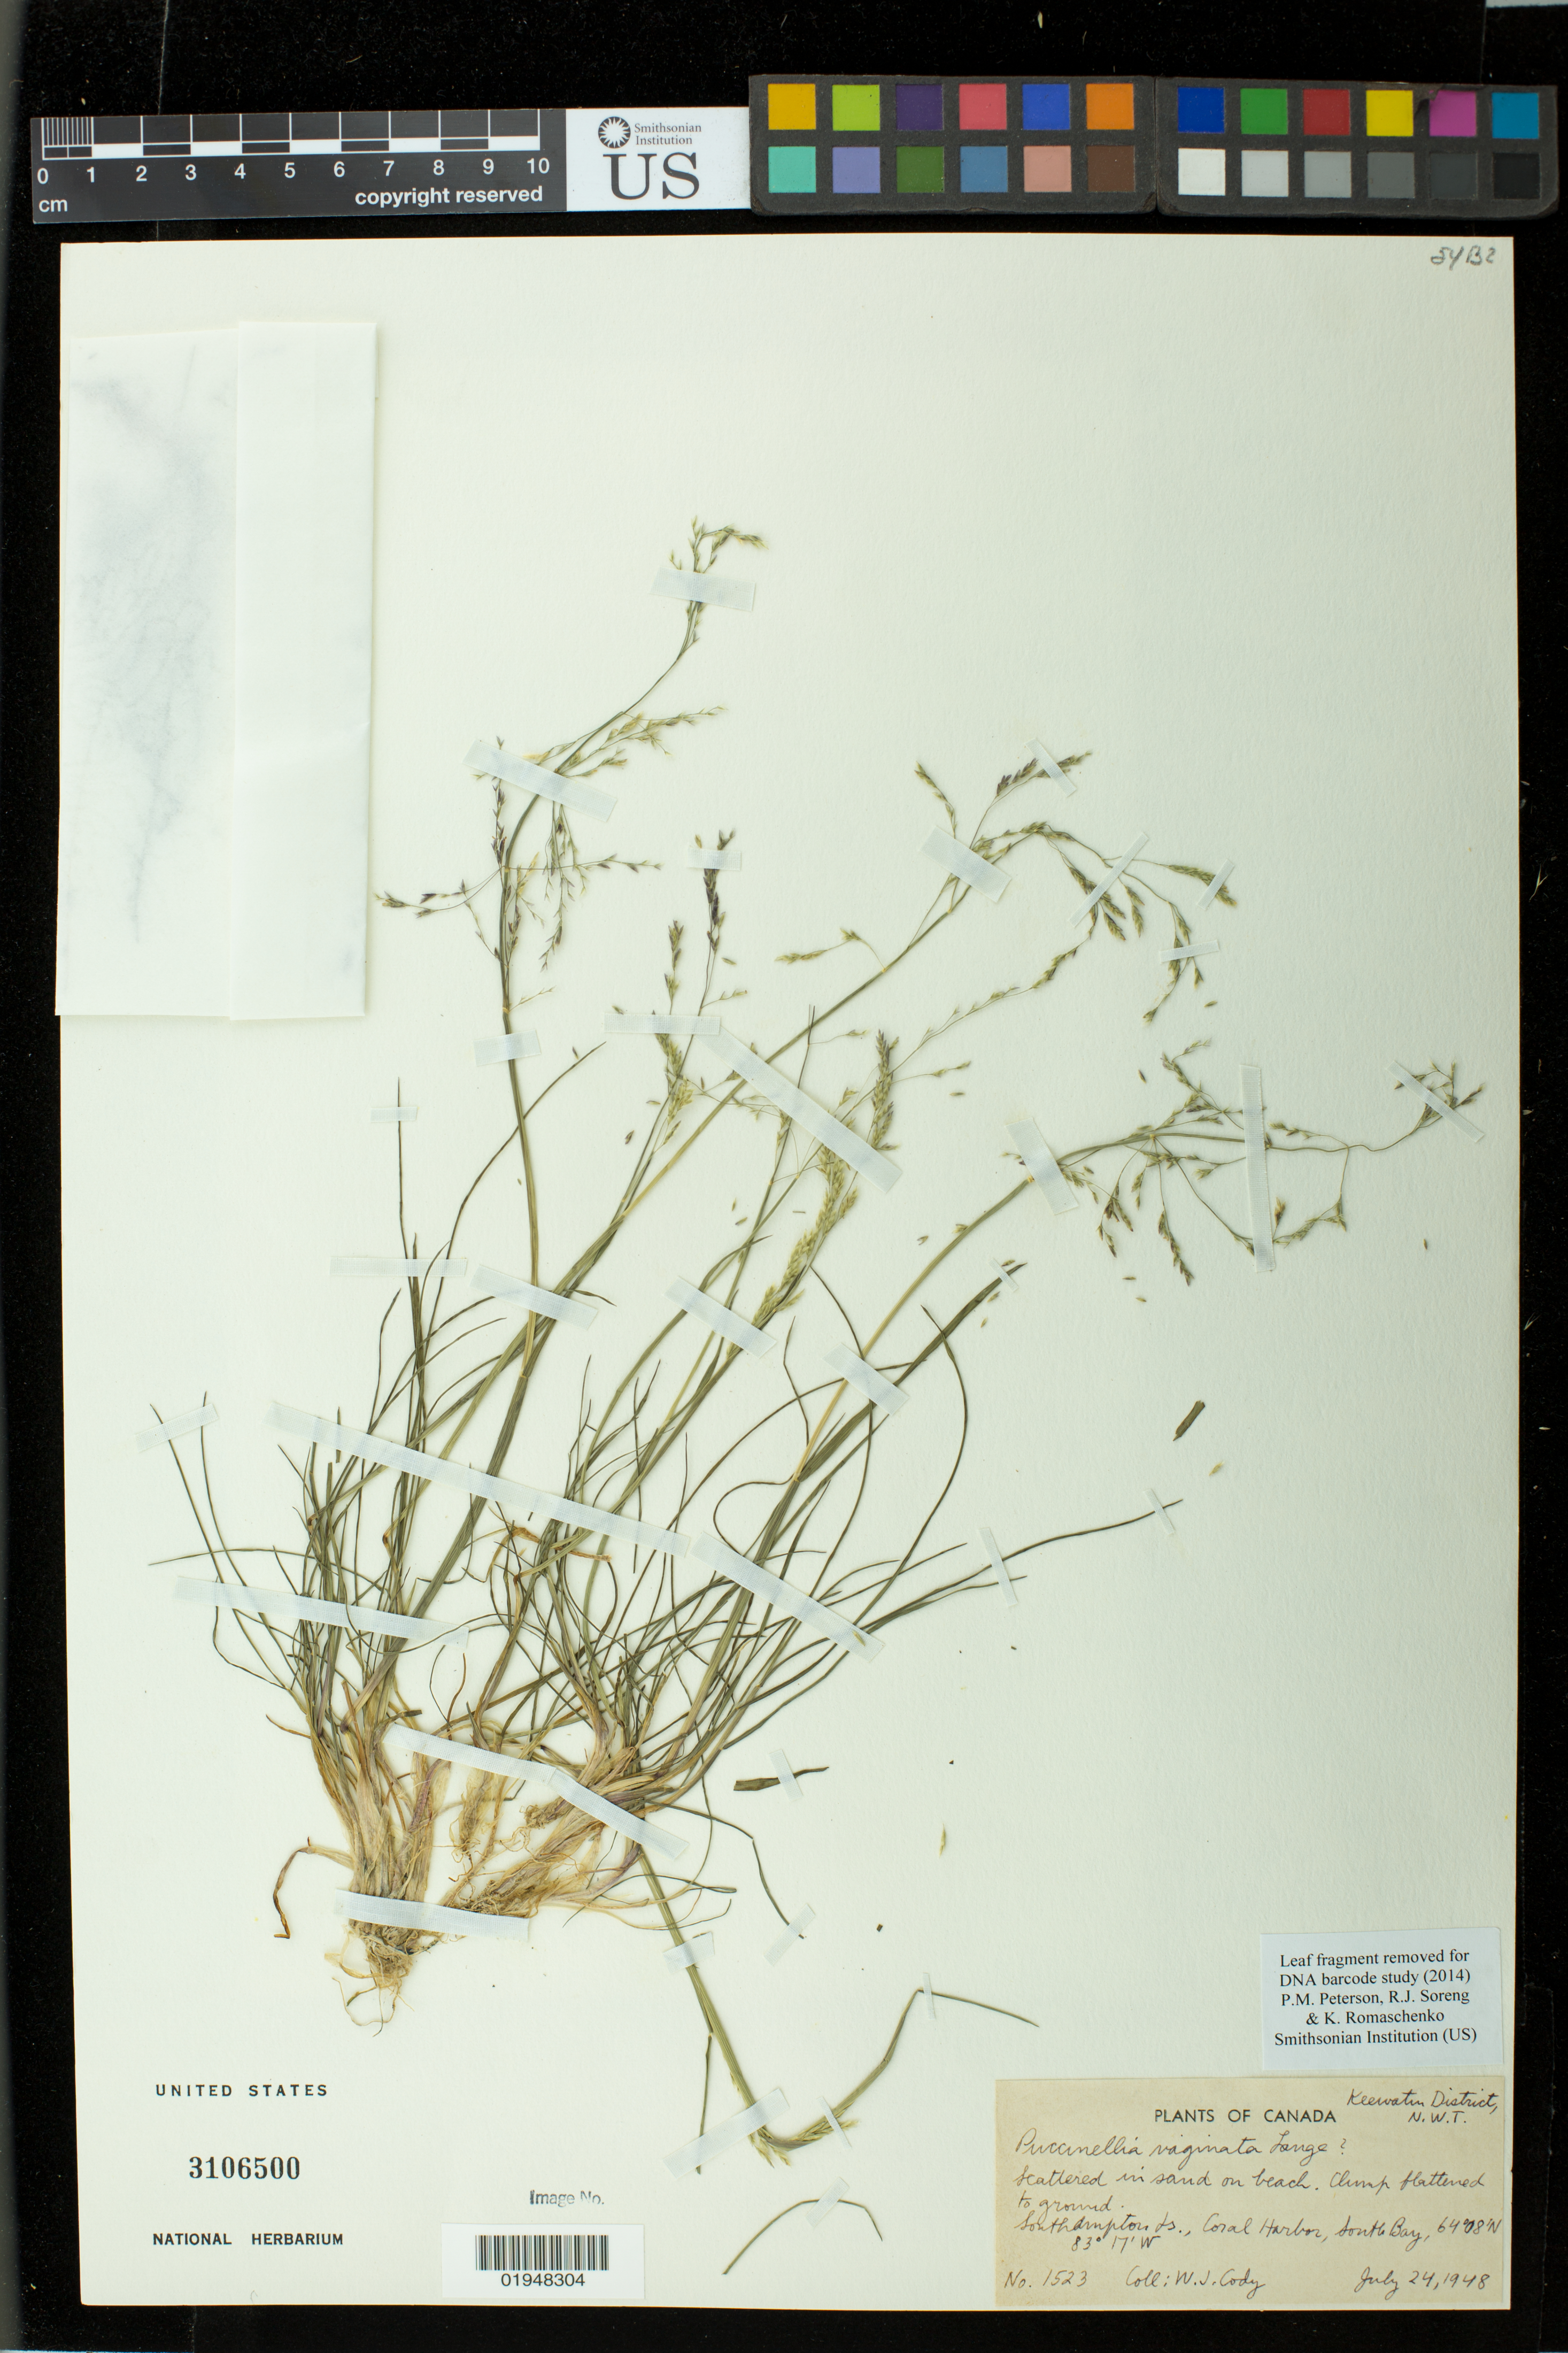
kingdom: Plantae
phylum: Tracheophyta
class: Liliopsida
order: Poales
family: Poaceae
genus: Puccinellia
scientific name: Puccinellia vaginata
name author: (Lange) Fernald & Weath.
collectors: W. Cody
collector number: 1523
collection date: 1948-07-24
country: Canada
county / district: Kivalliq Region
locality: Southampton Is., Coral Harbor, South Bay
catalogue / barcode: US 3106500